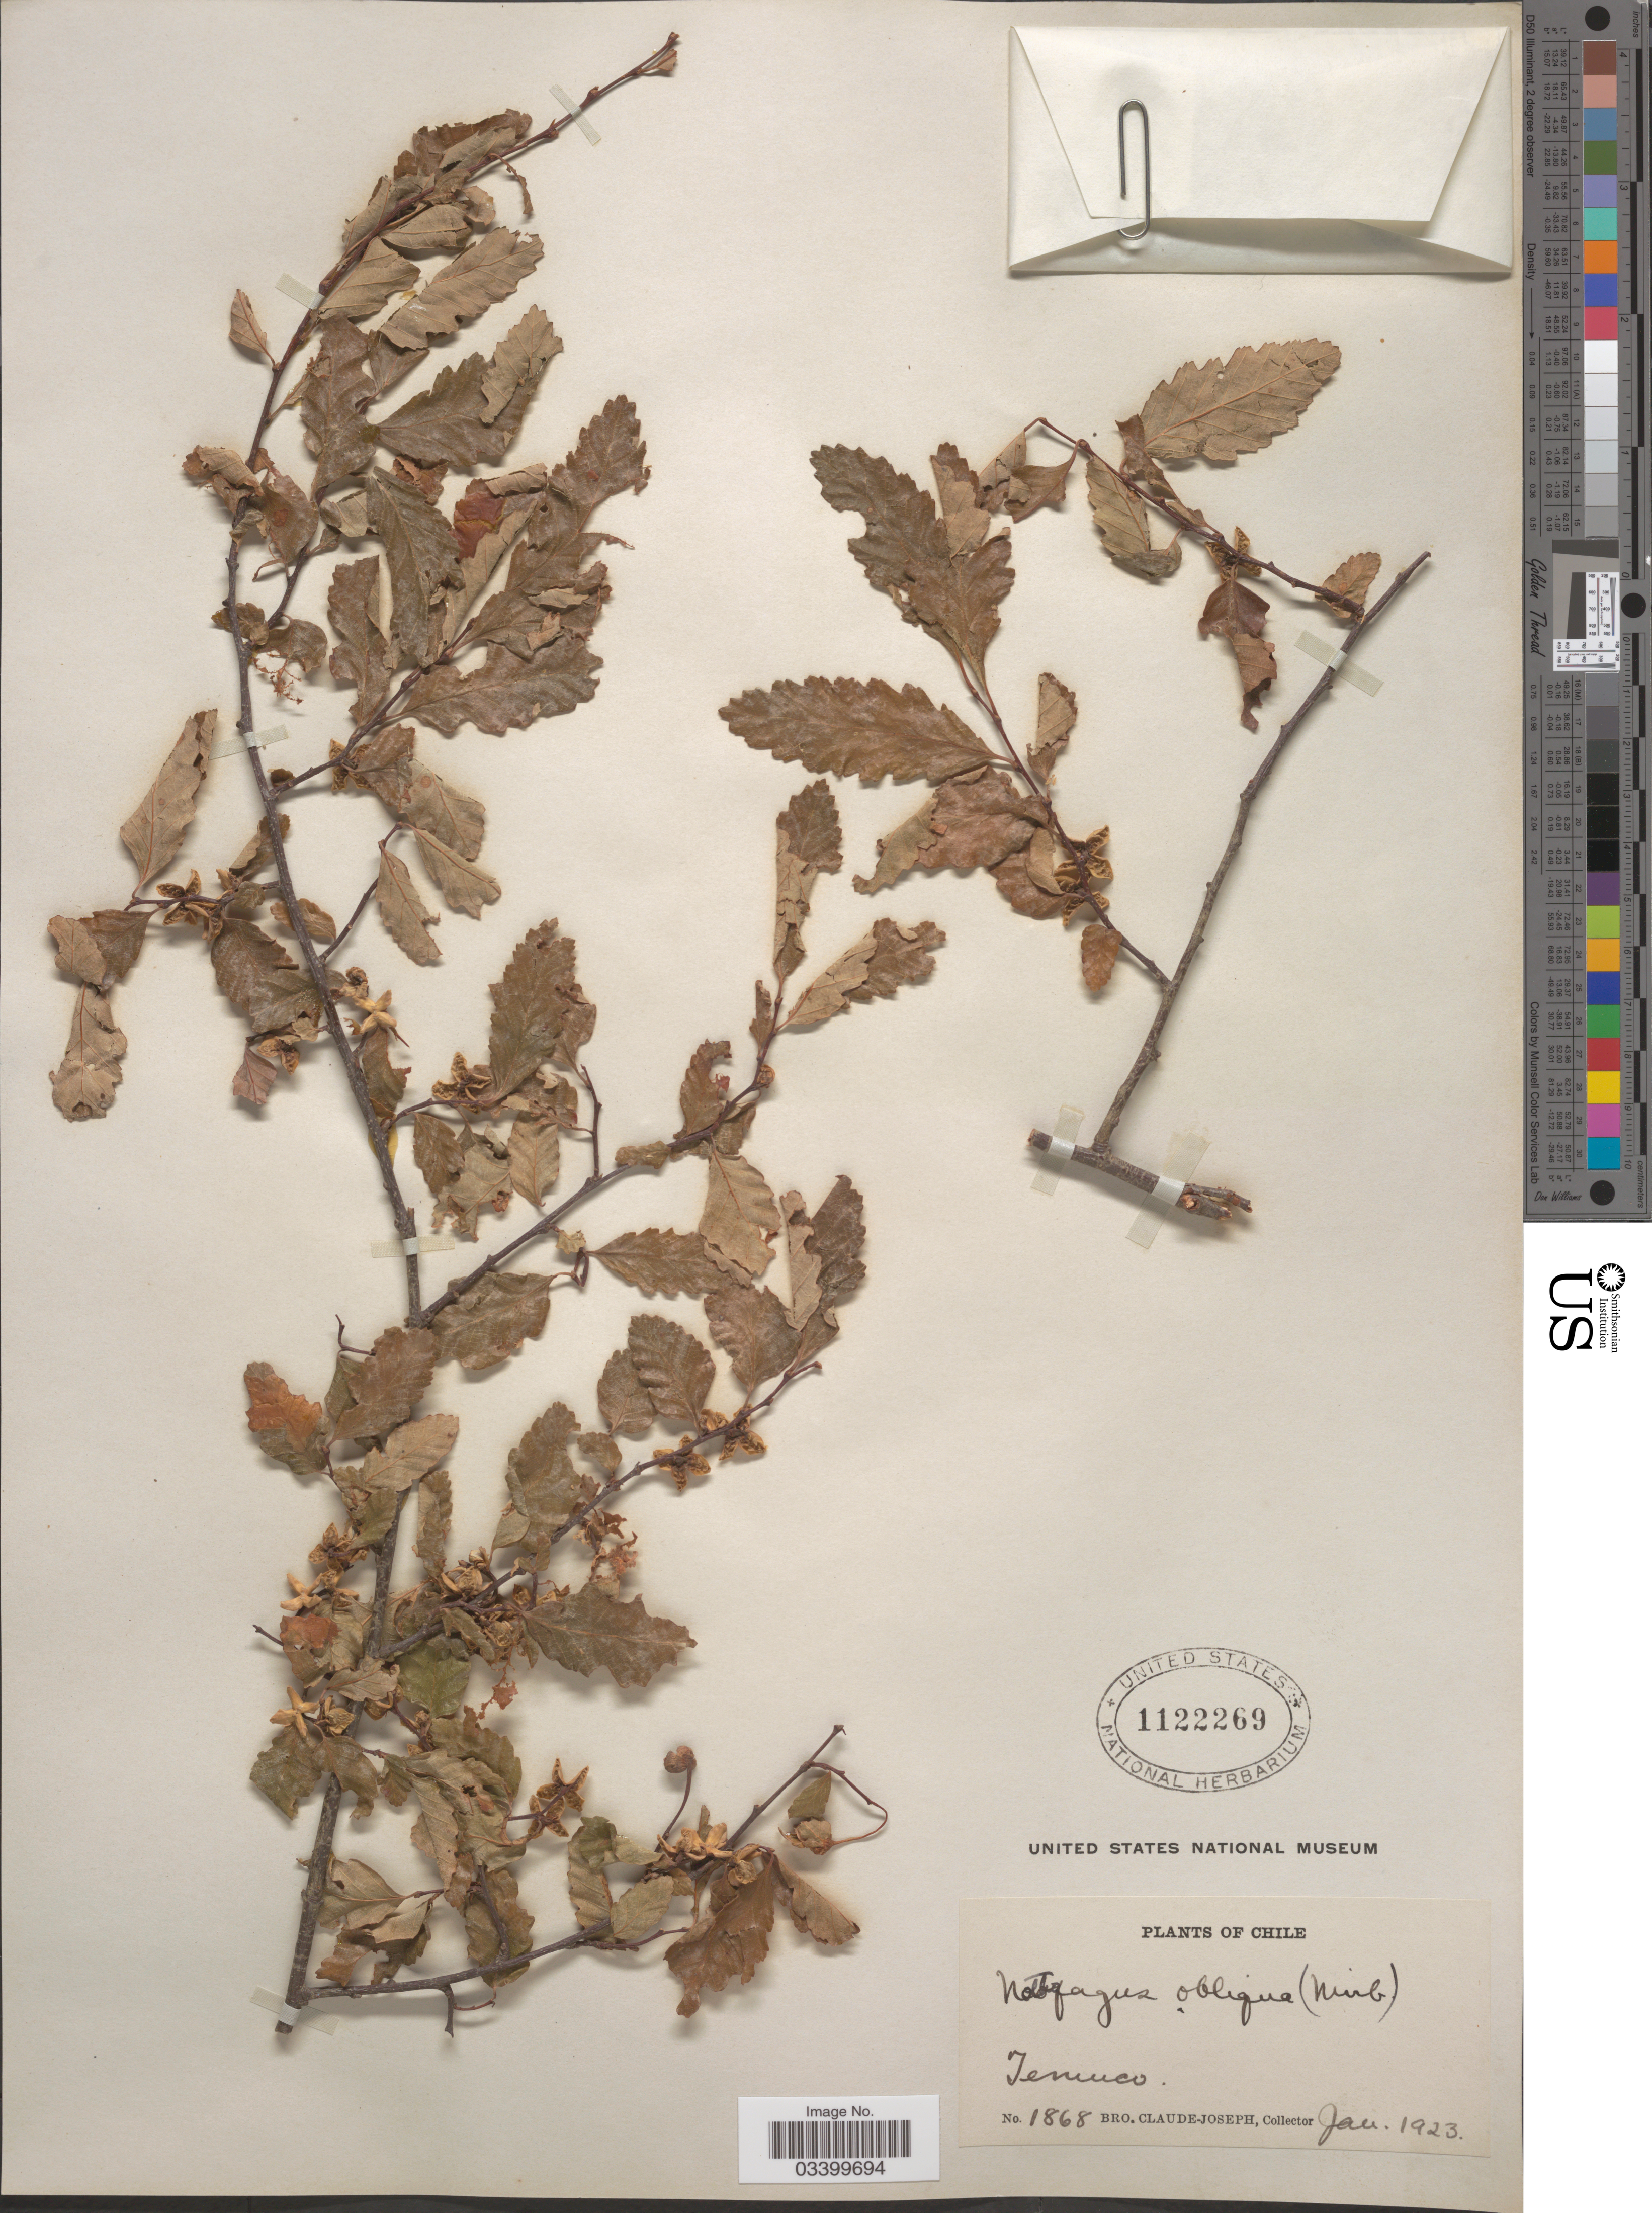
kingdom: Plantae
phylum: Tracheophyta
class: Magnoliopsida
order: Fagales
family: Nothofagaceae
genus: Nothofagus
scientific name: Nothofagus obliqua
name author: (Mirb.) Oerst.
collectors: Bro. Claude-Joseph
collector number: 1868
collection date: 1923-01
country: Chile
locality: Temuco.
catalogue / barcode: US 1122269